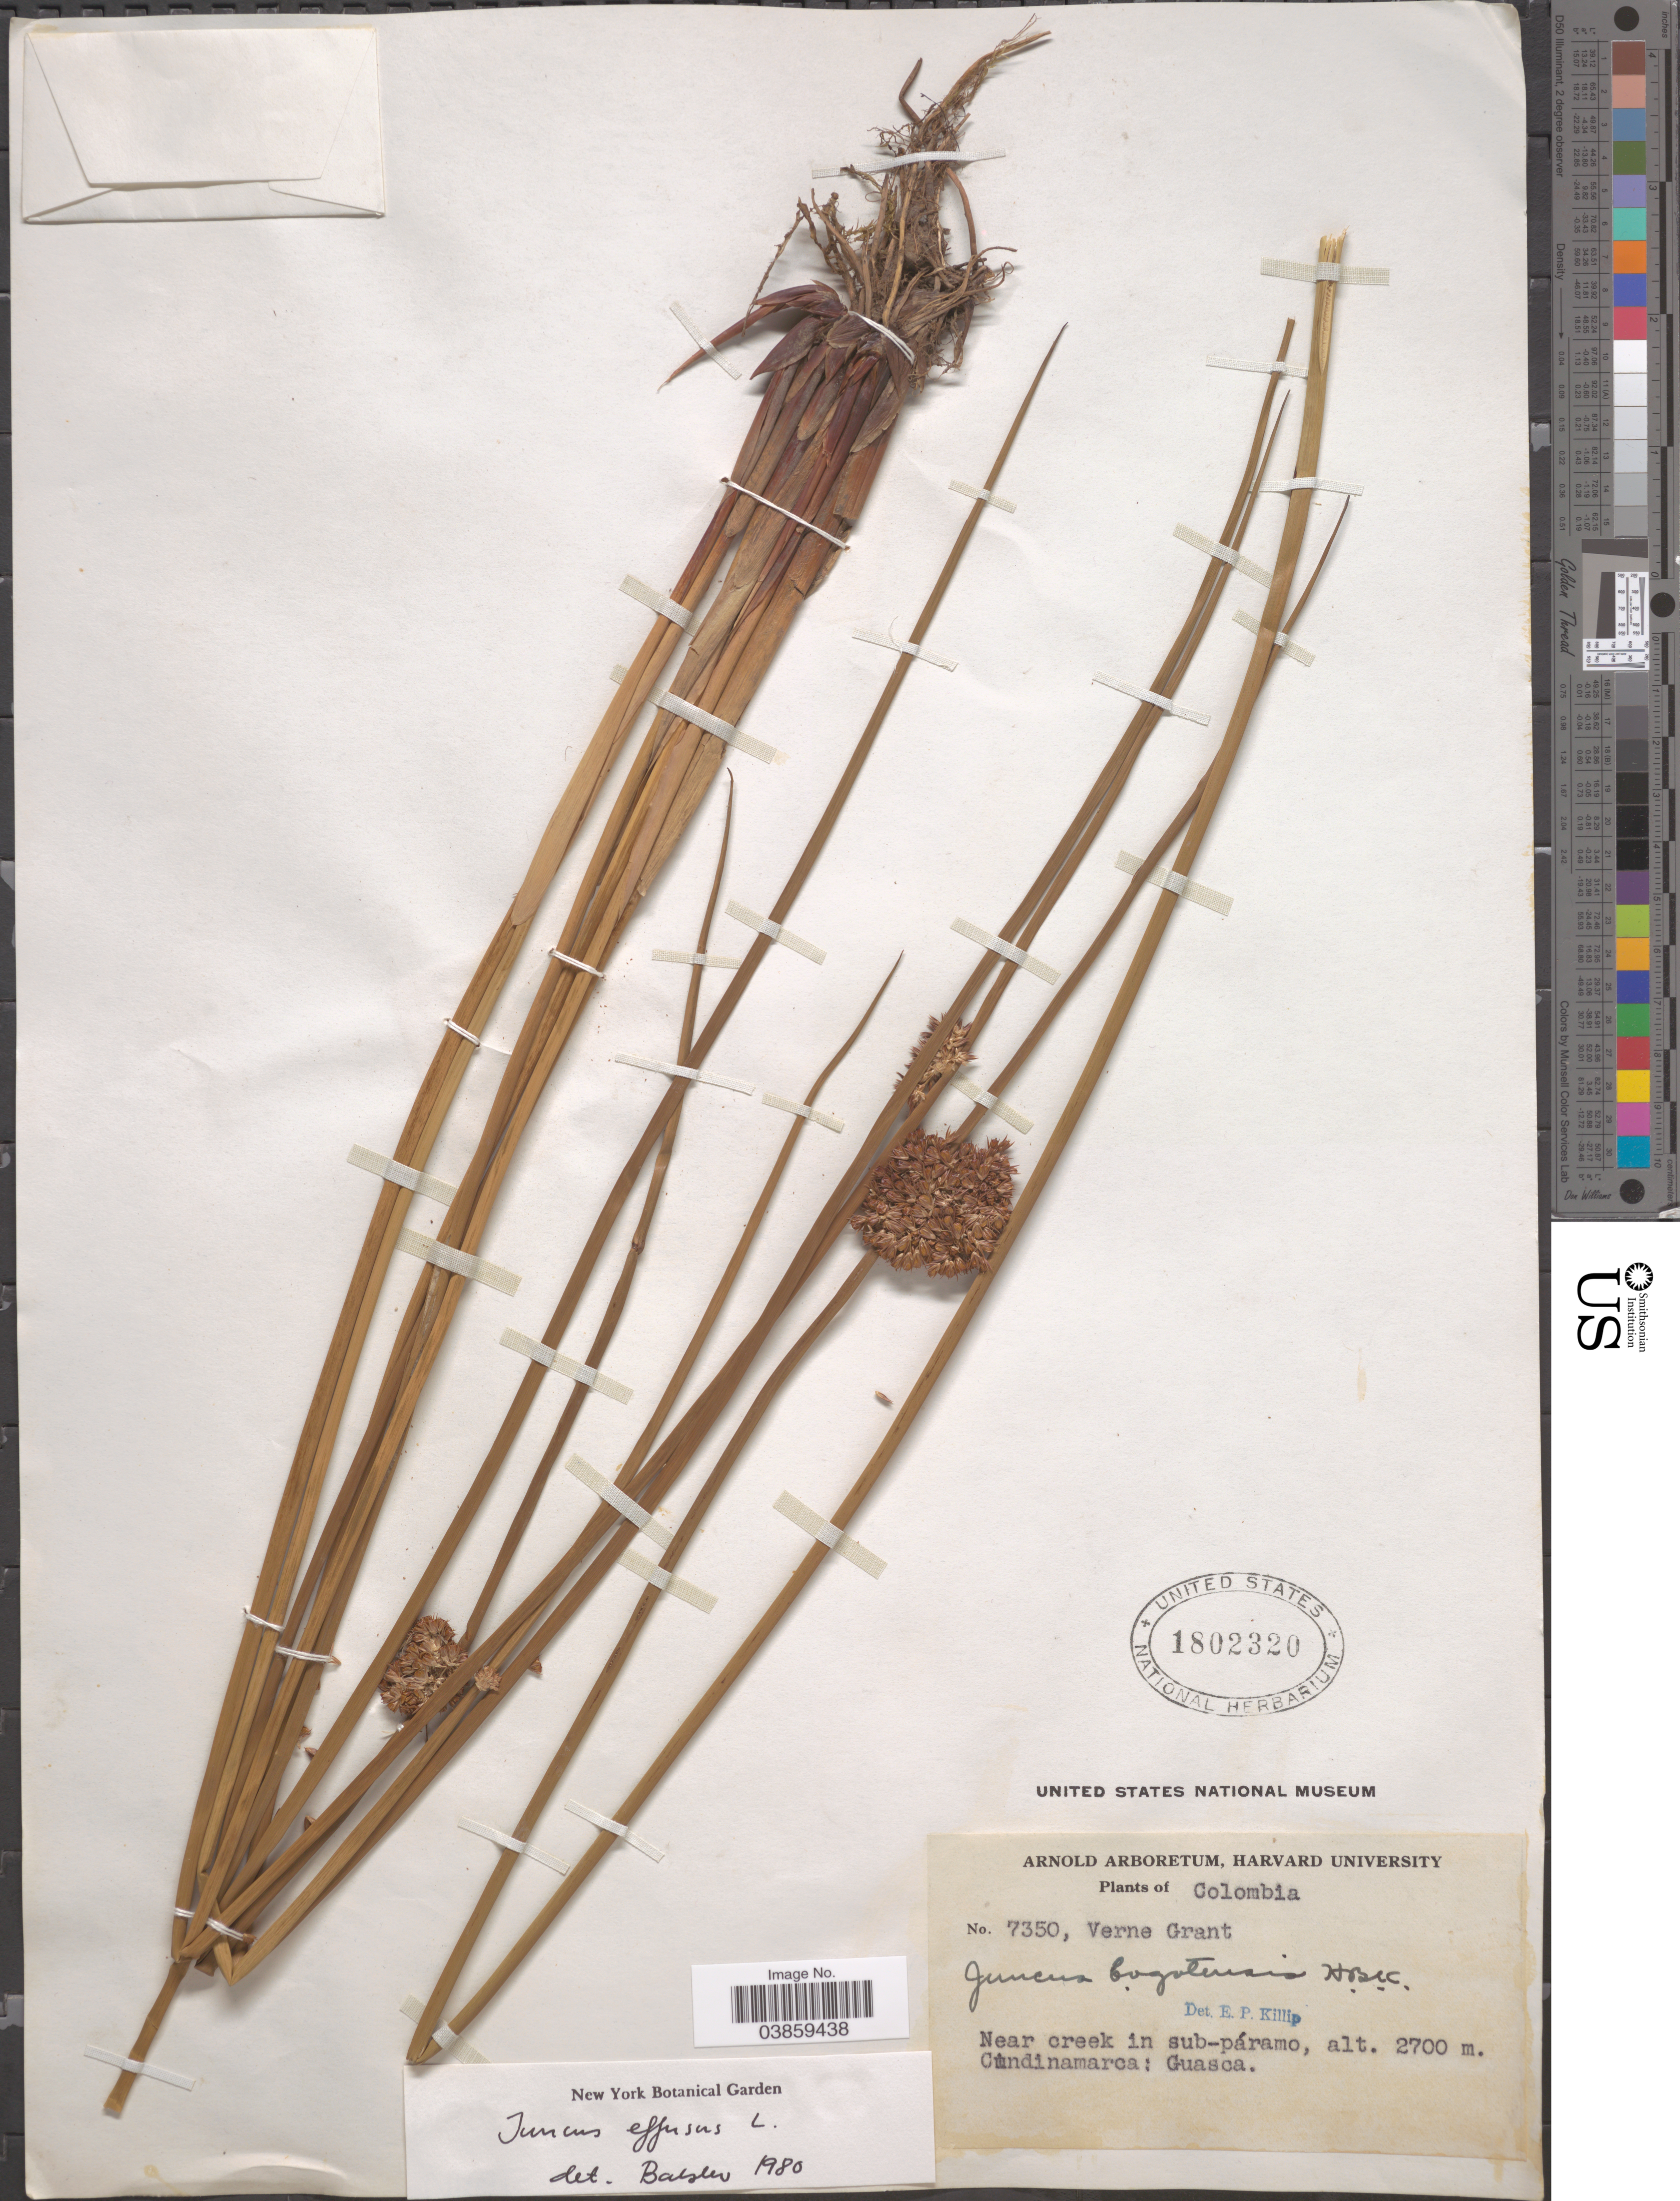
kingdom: Plantae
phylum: Tracheophyta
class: Liliopsida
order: Poales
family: Juncaceae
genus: Juncus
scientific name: Juncus effusus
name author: L.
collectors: V. Grant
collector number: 7350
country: Colombia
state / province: Cundinamarca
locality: Near creek in sub-páramo: Guasca.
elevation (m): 2700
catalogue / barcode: US 1802320